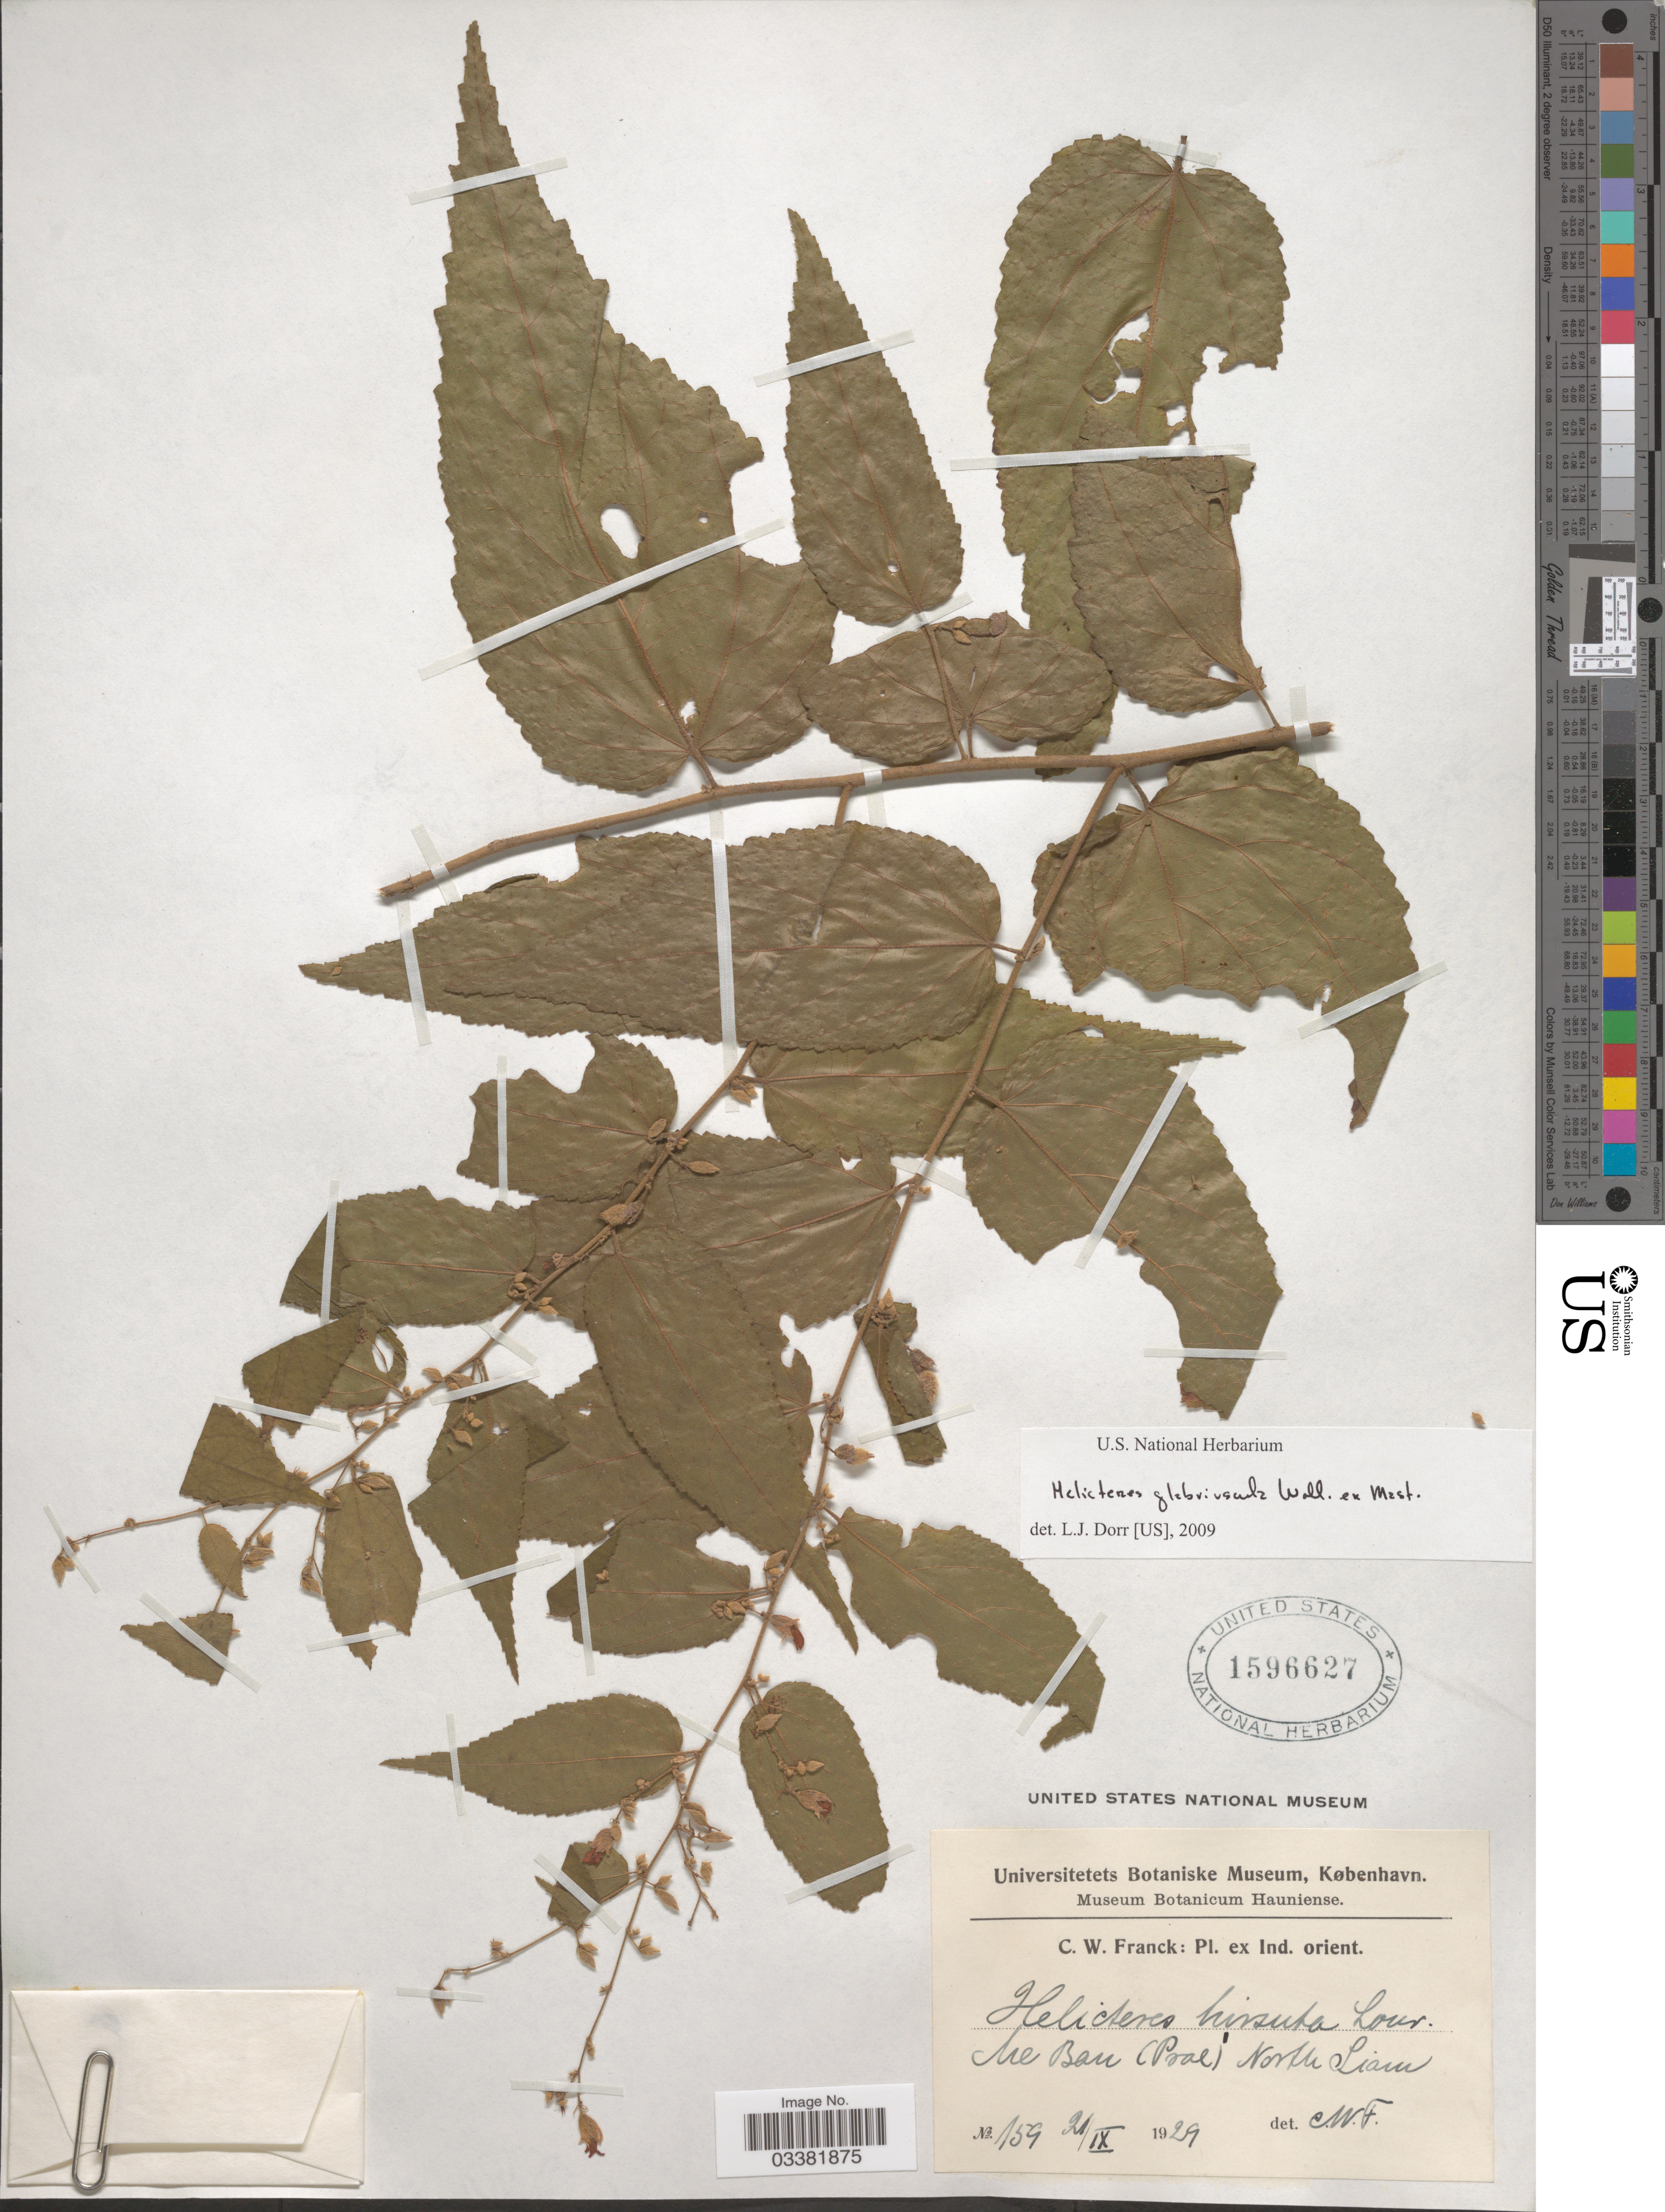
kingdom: Plantae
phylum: Tracheophyta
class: Magnoliopsida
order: Malvales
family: Malvaceae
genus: Helicteres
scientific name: Helicteres glabriuscula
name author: Wall.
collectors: C. Franck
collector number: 159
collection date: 1929-09-21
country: Thailand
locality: Ind. orient. Me [interpreted] Bau (Pral [interpreted]) North Siam.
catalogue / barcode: US 1596627